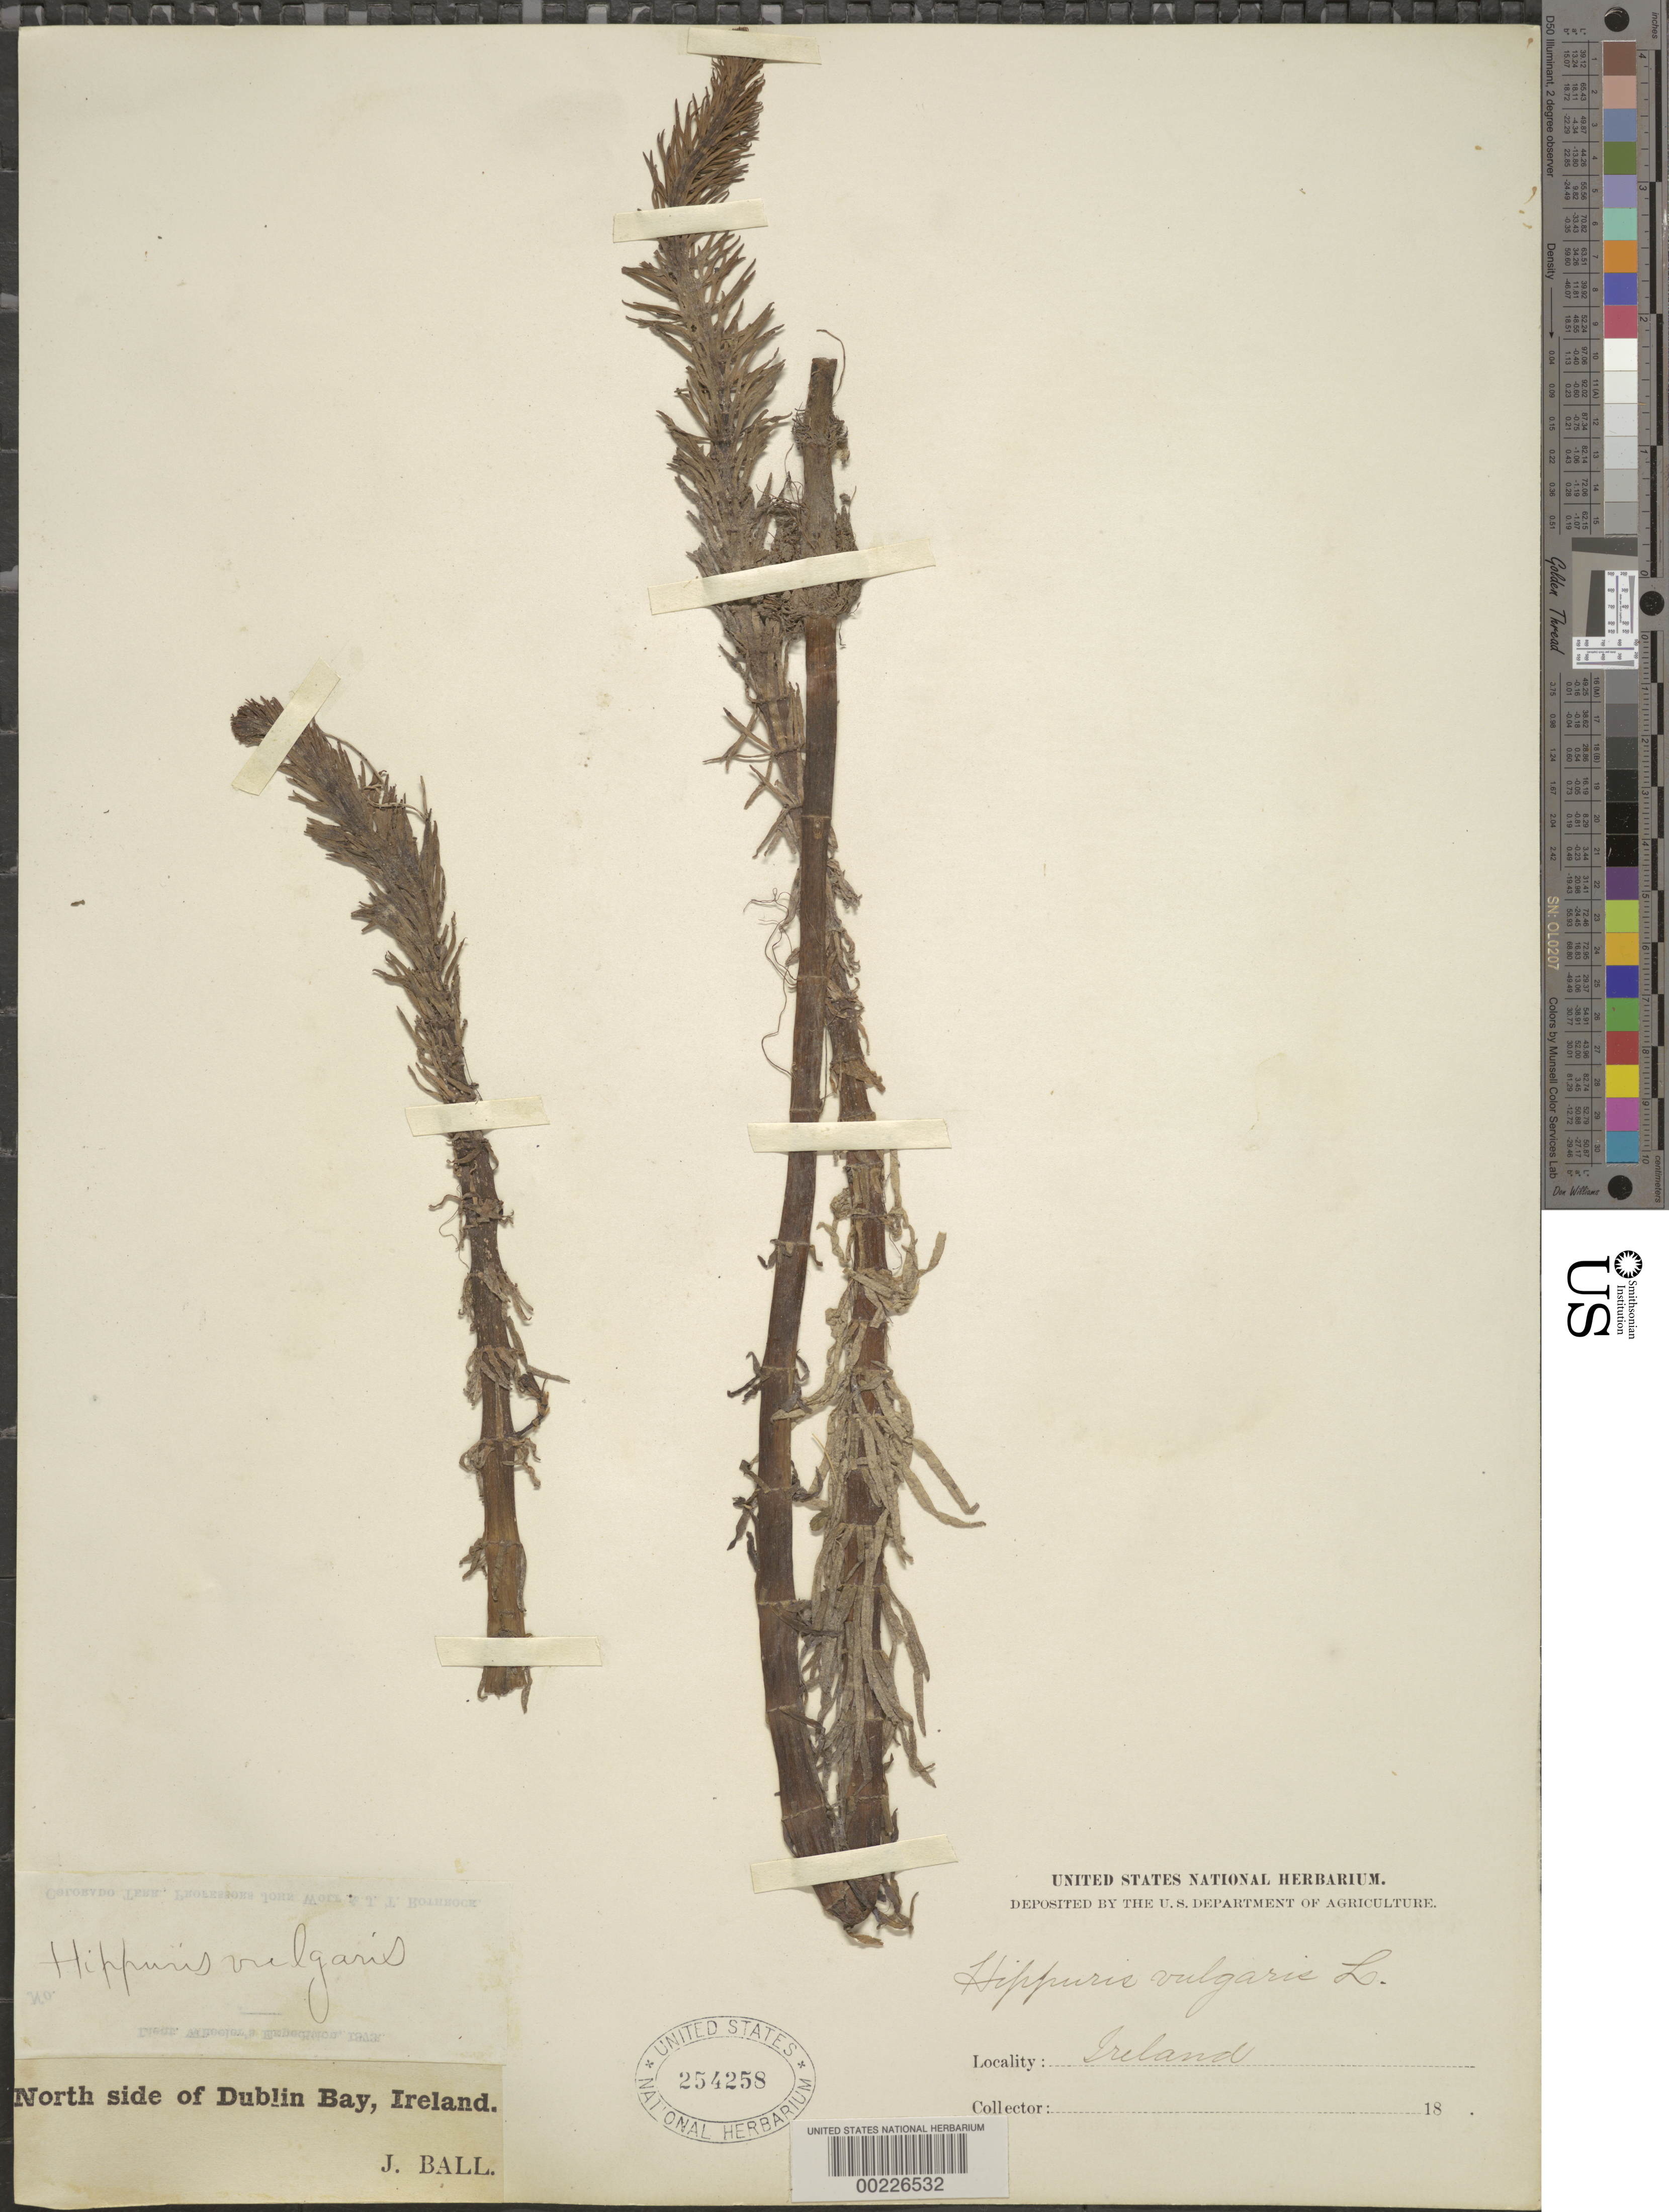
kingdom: Plantae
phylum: Tracheophyta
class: Magnoliopsida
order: Lamiales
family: Plantaginaceae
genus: Hippuris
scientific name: Hippuris vulgaris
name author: L.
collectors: J. Ball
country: Ireland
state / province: Leinster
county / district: Dublin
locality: N side of dublin bay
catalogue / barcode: US 254258